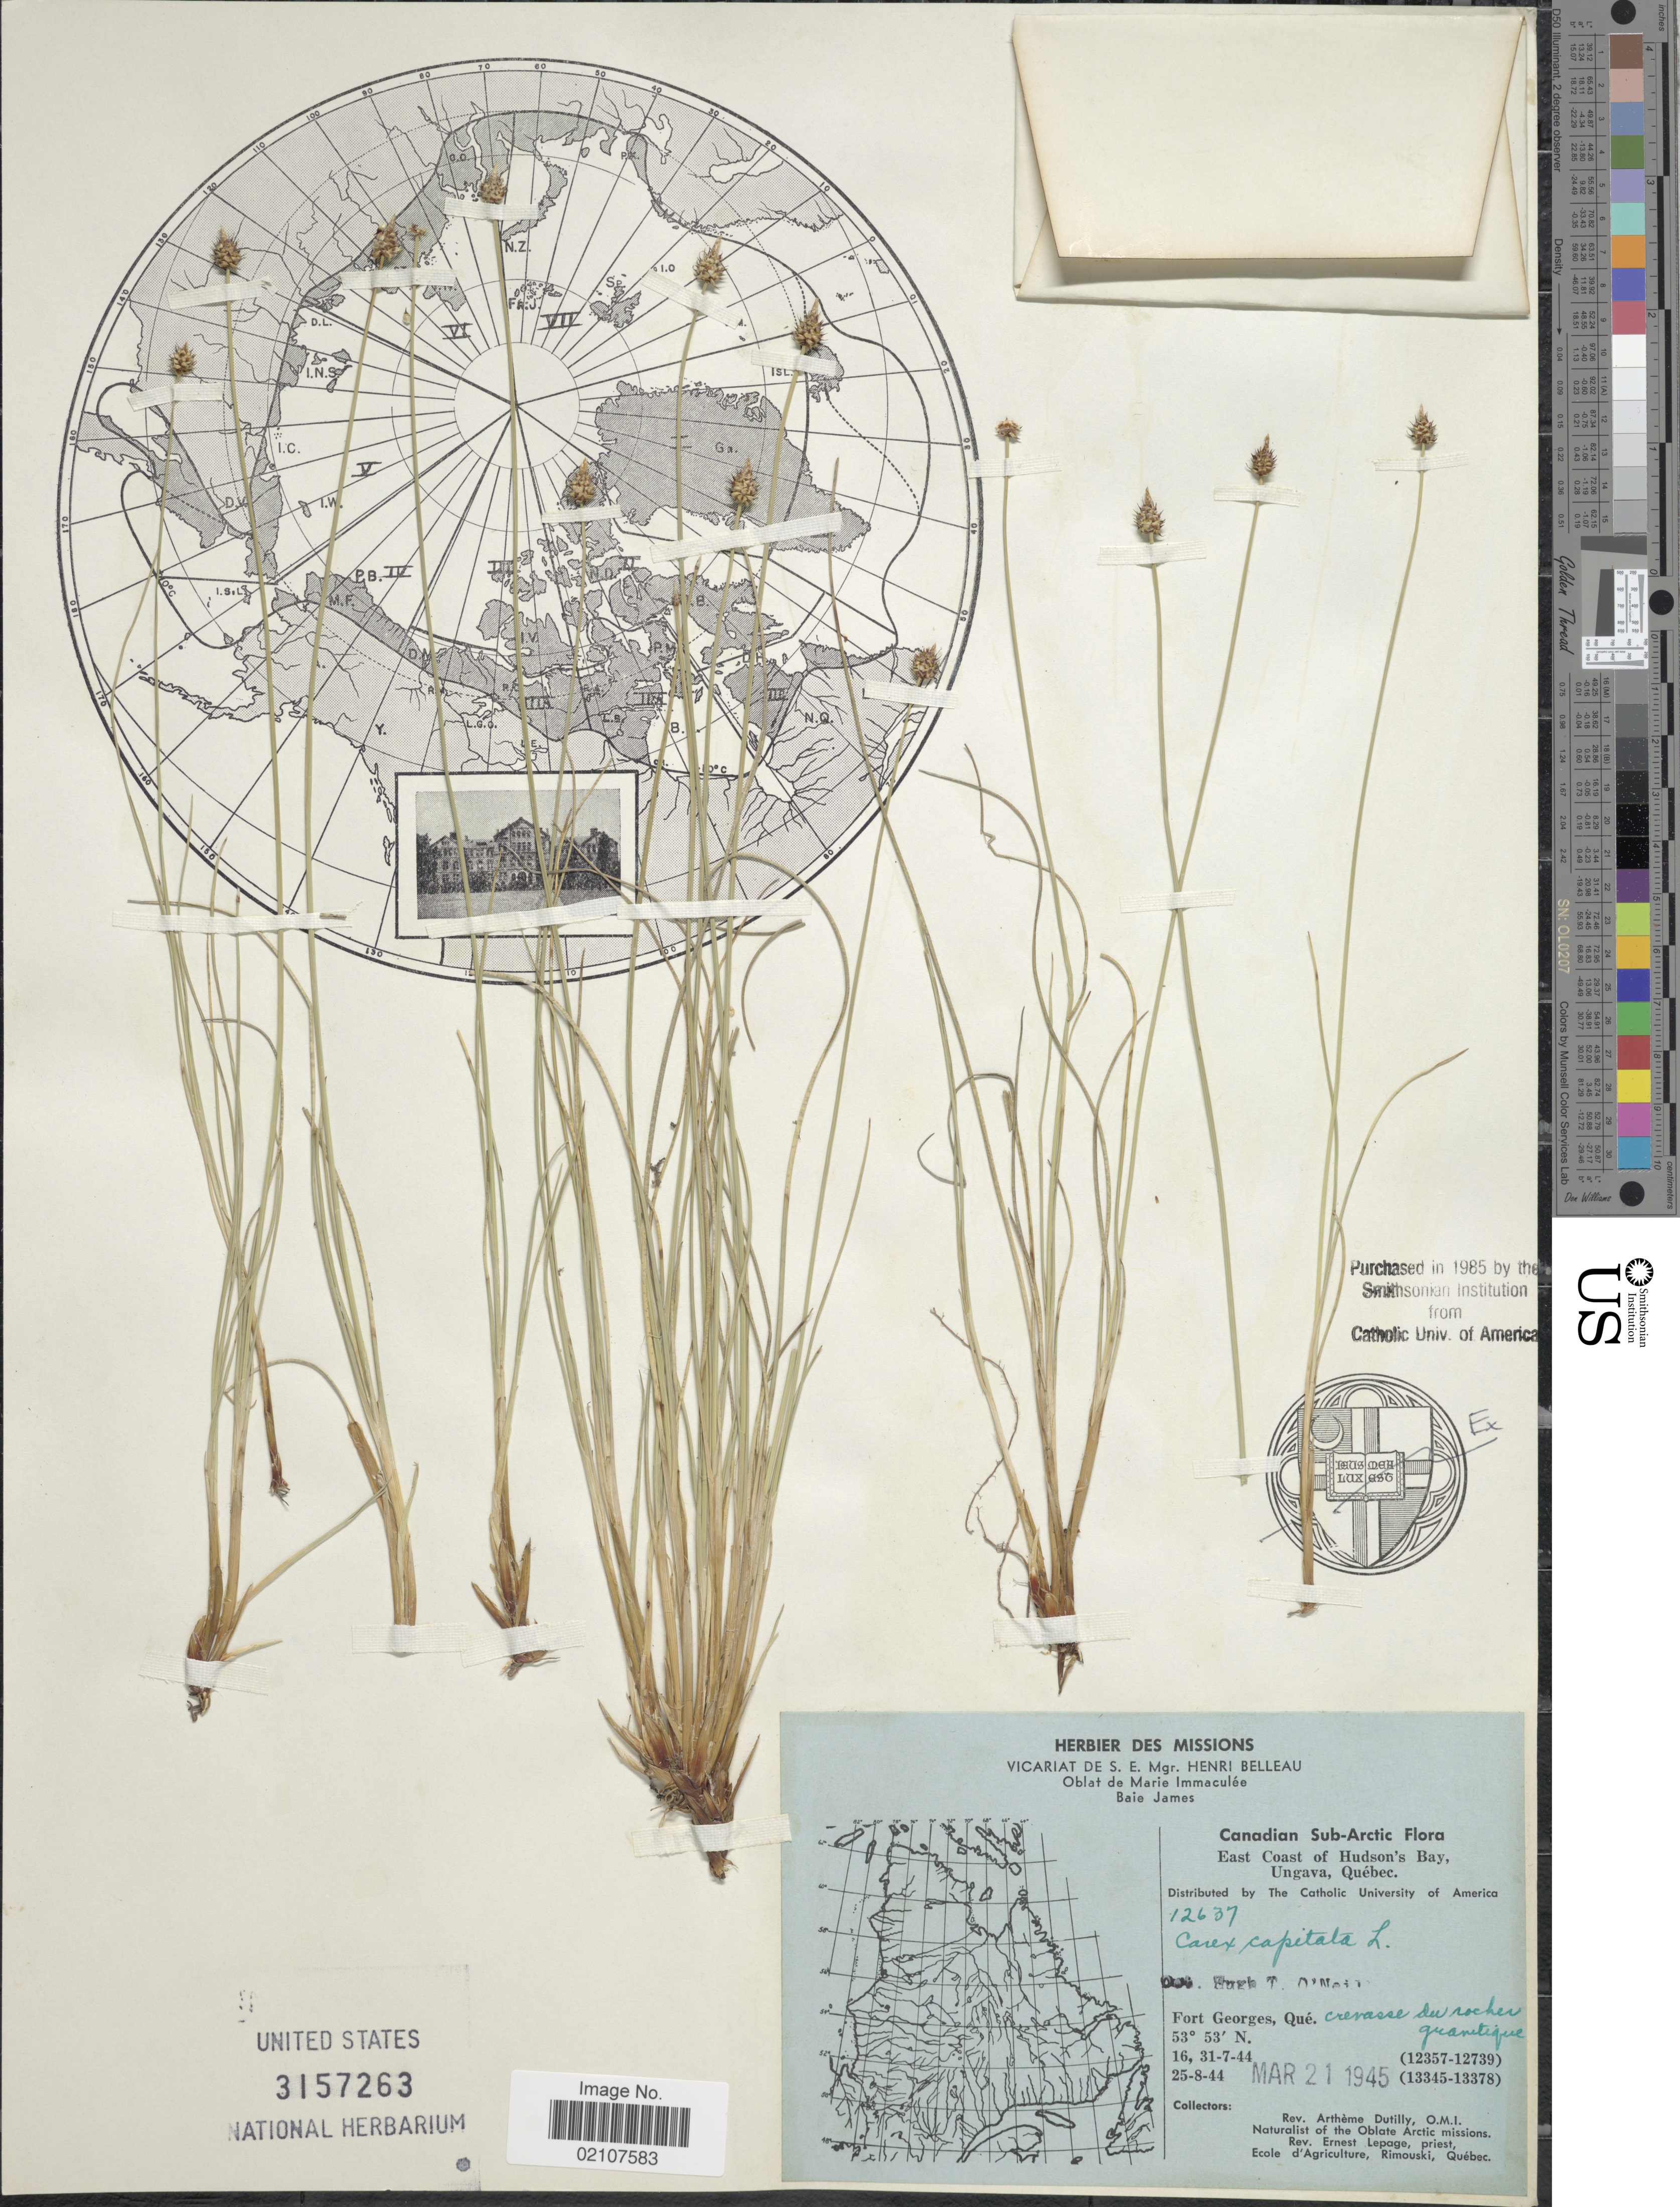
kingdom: Plantae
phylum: Tracheophyta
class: Liliopsida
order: Poales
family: Cyperaceae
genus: Carex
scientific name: Carex capitata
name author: L.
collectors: A. Dutilly & E. Lepage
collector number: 12637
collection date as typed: Transcribed d/m/y: 16/7/44 to 25/8/44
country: Canada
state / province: Quebec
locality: Canadian Sub-Arctic, East Coast of Hudson's Bay, Ungava, Quebec. Fort Georges, Que.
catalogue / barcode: US 3157263